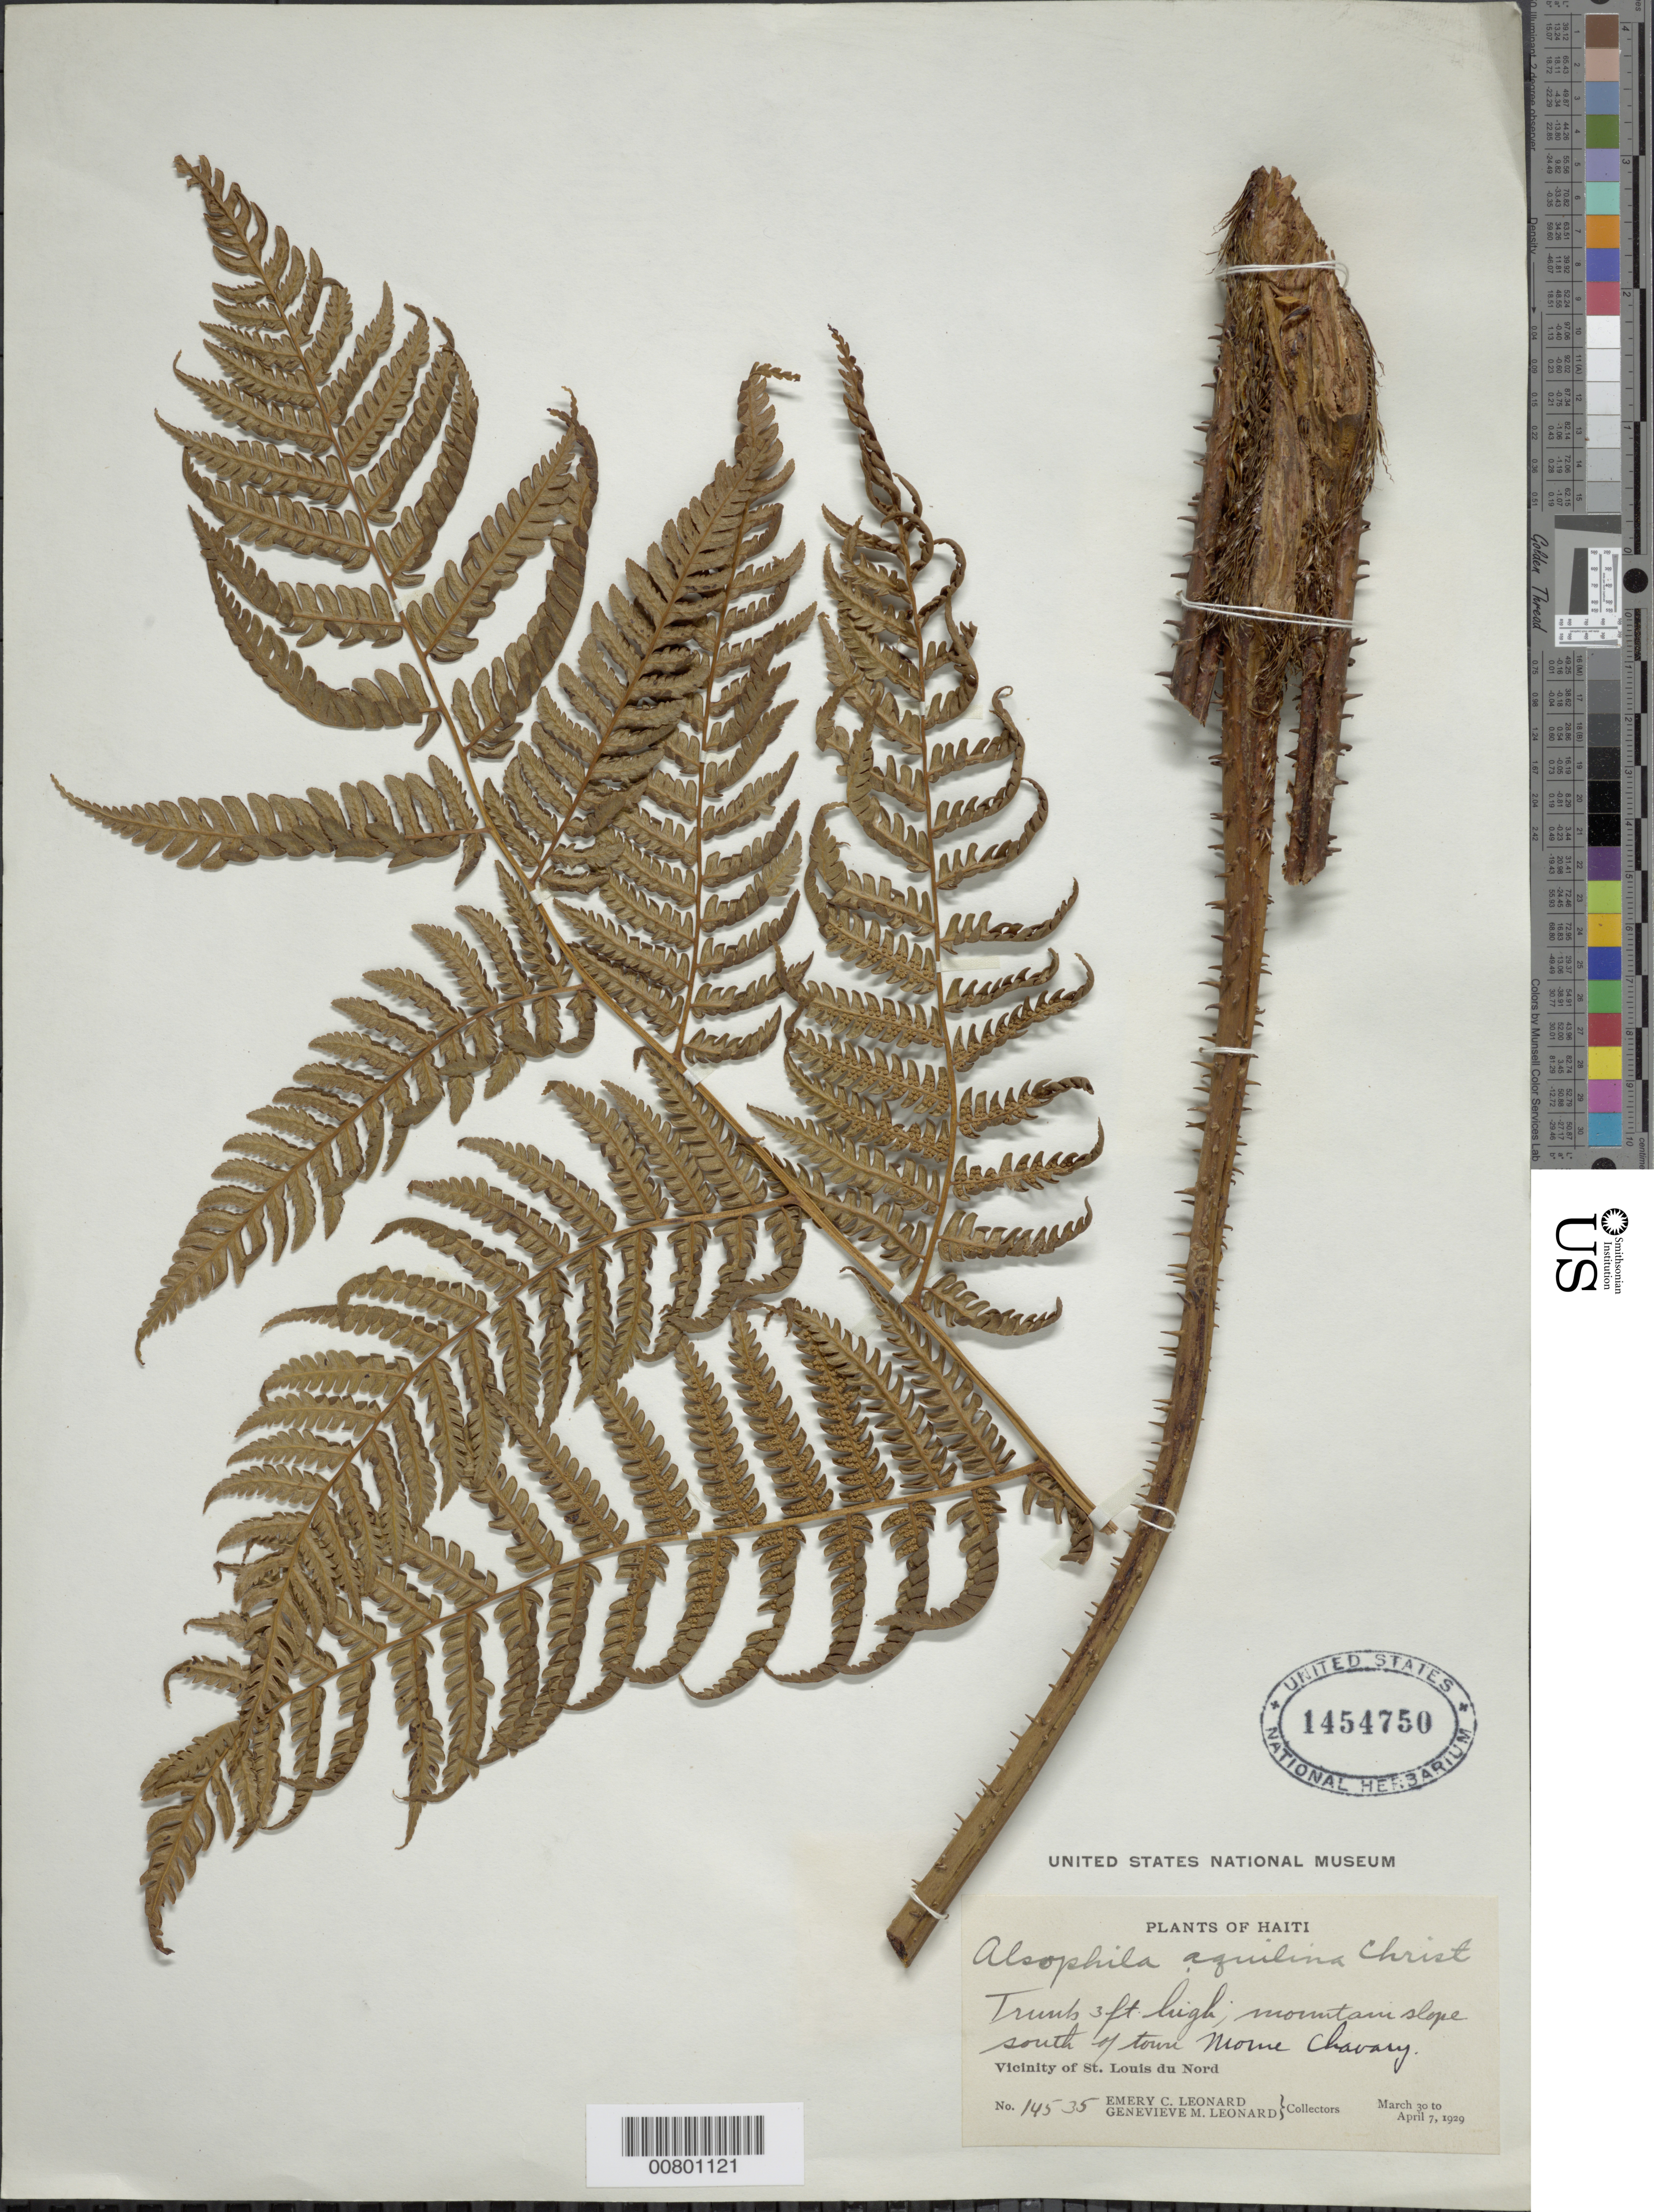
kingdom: Plantae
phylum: Tracheophyta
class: Polypodiopsida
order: Cyatheales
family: Cyatheaceae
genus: Cyathea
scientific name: Cyathea parvula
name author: (Jenman) Domin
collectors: E. C. Leonard & G. M. Leonard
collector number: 14535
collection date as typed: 30 Mar 1929 to 07 Apr 1929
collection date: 1929-03-30/1929-04-07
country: Haiti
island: Hispaniola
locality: St. Louis du Nord, Morne Chavary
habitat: Mountain slope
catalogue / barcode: US 1454750